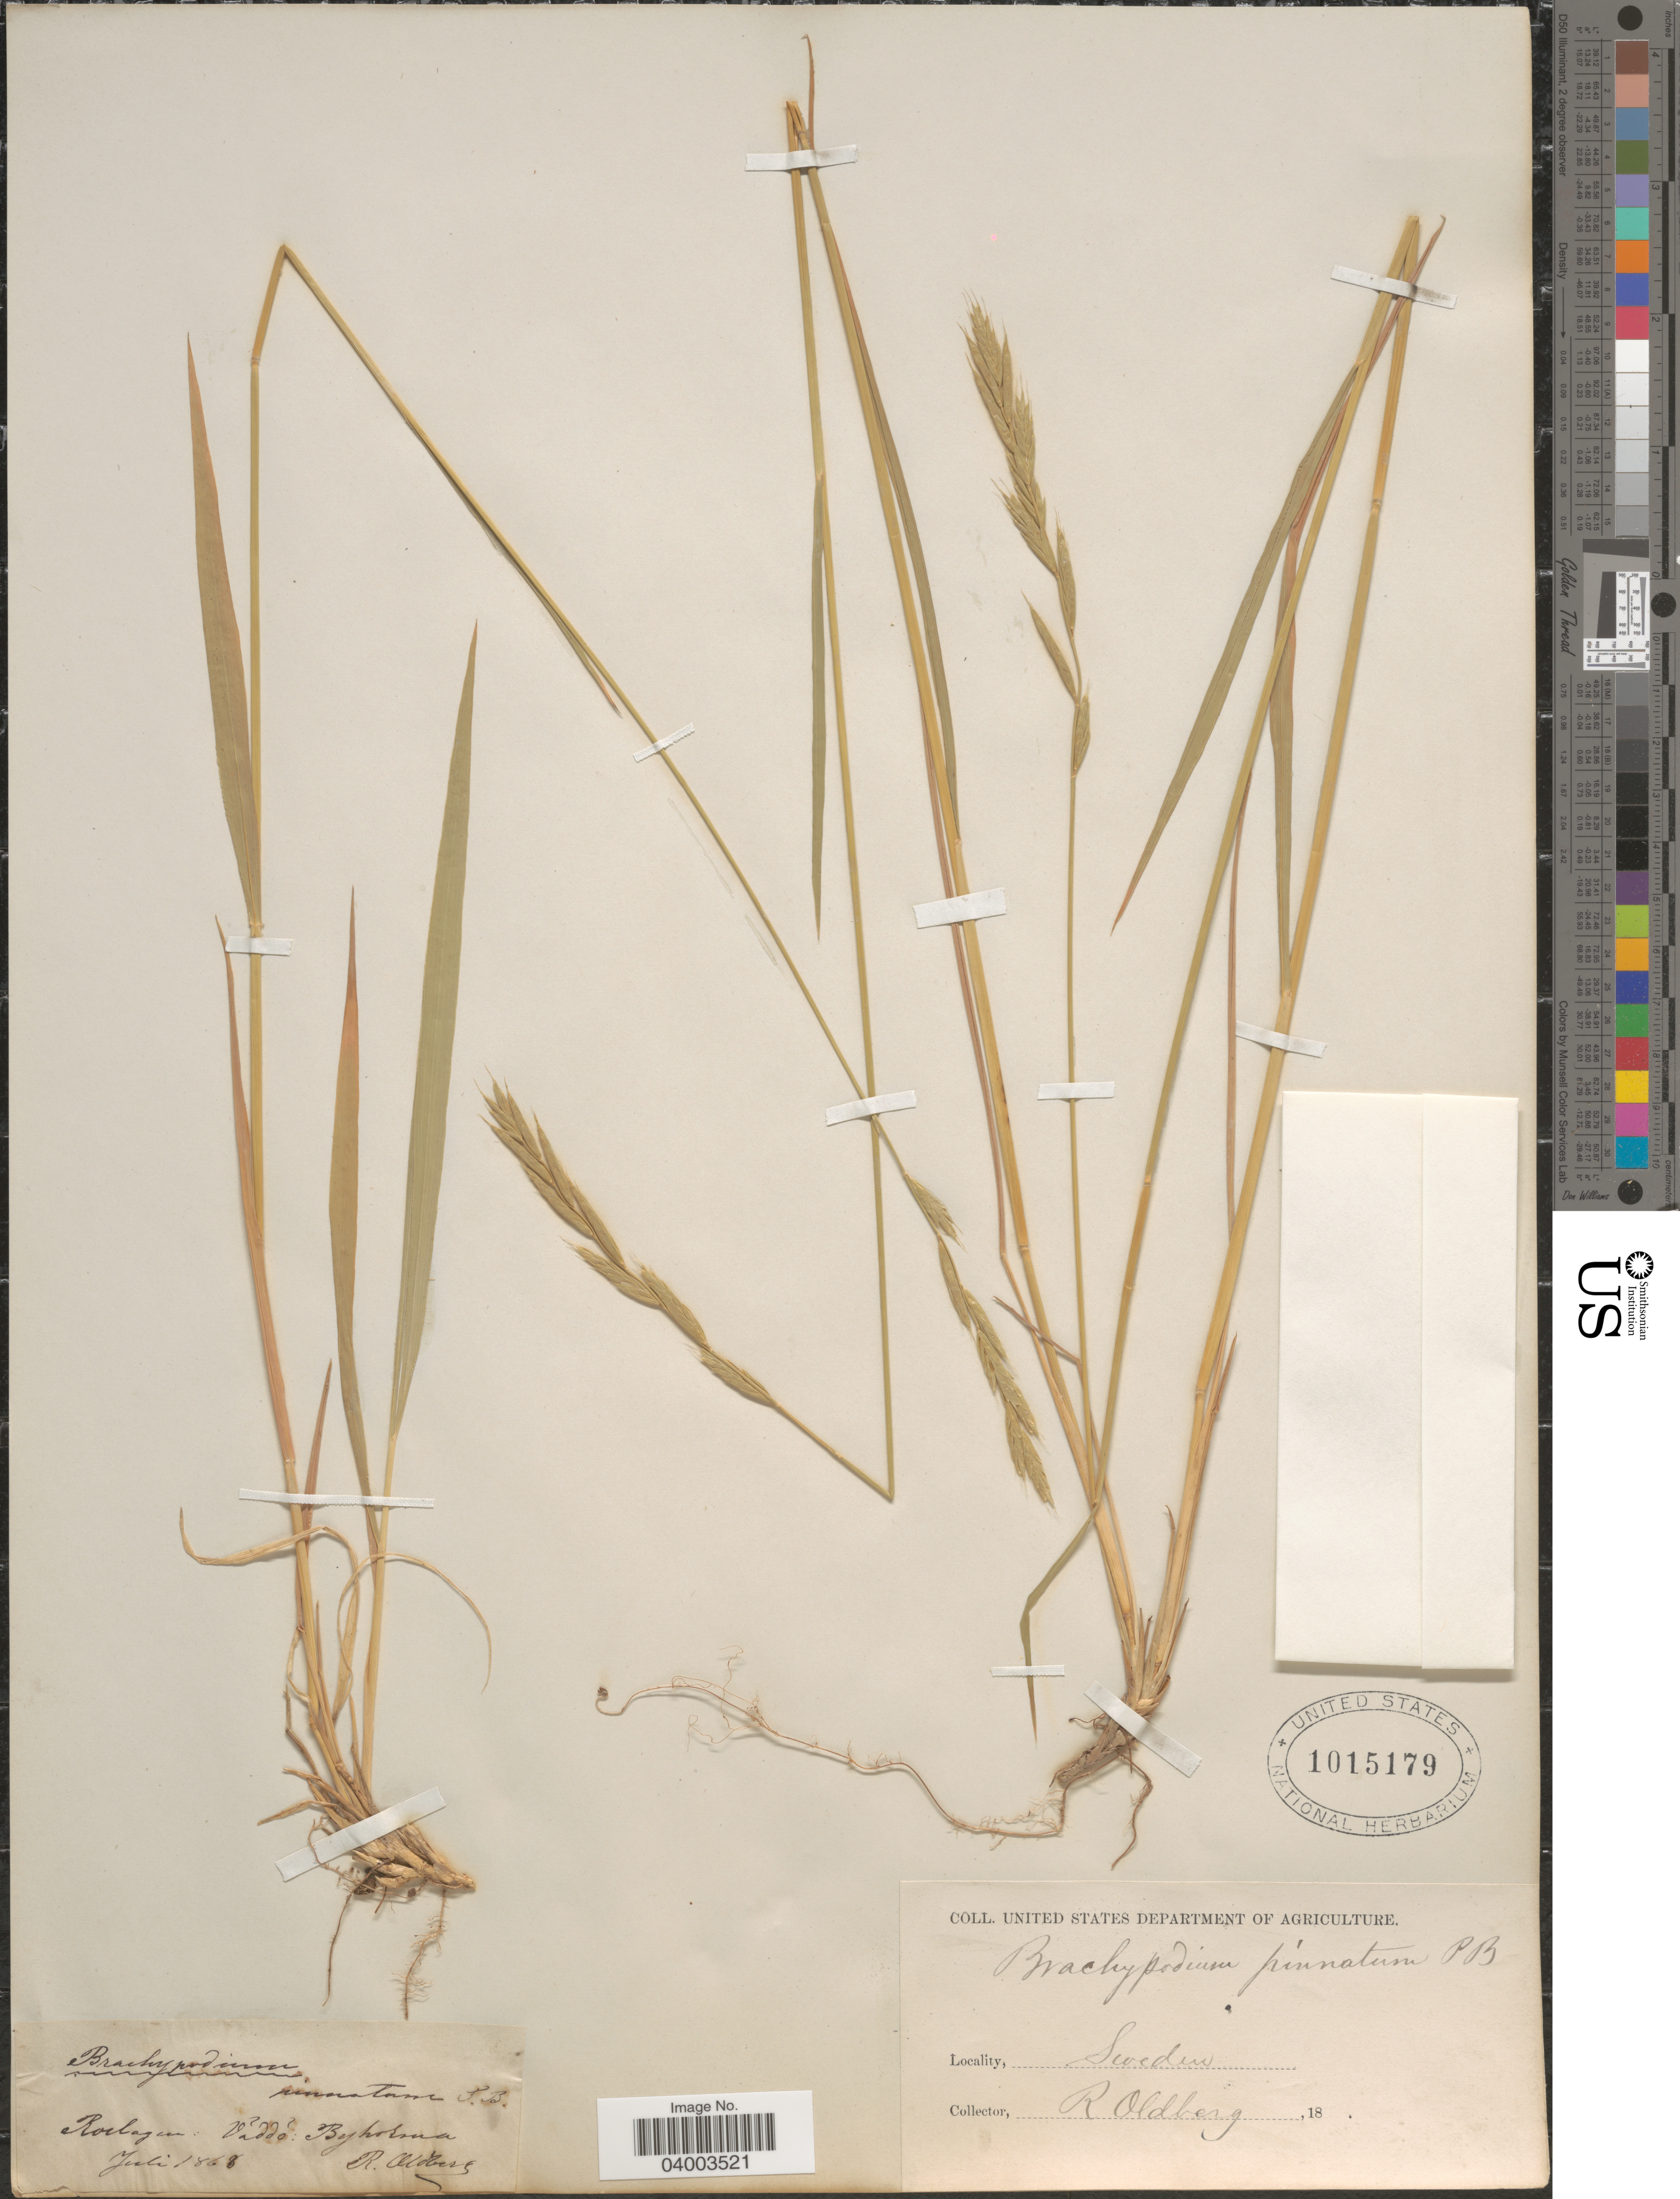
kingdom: Plantae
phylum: Tracheophyta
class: Liliopsida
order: Poales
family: Poaceae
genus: Brachypodium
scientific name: Brachypodium pinnatum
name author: (L.) P. Beauv.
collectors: R. Oldberg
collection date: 1868-07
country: Sweden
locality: Roslagen: Vaddo Bejhorma. [interpreted]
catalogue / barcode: US 1015179